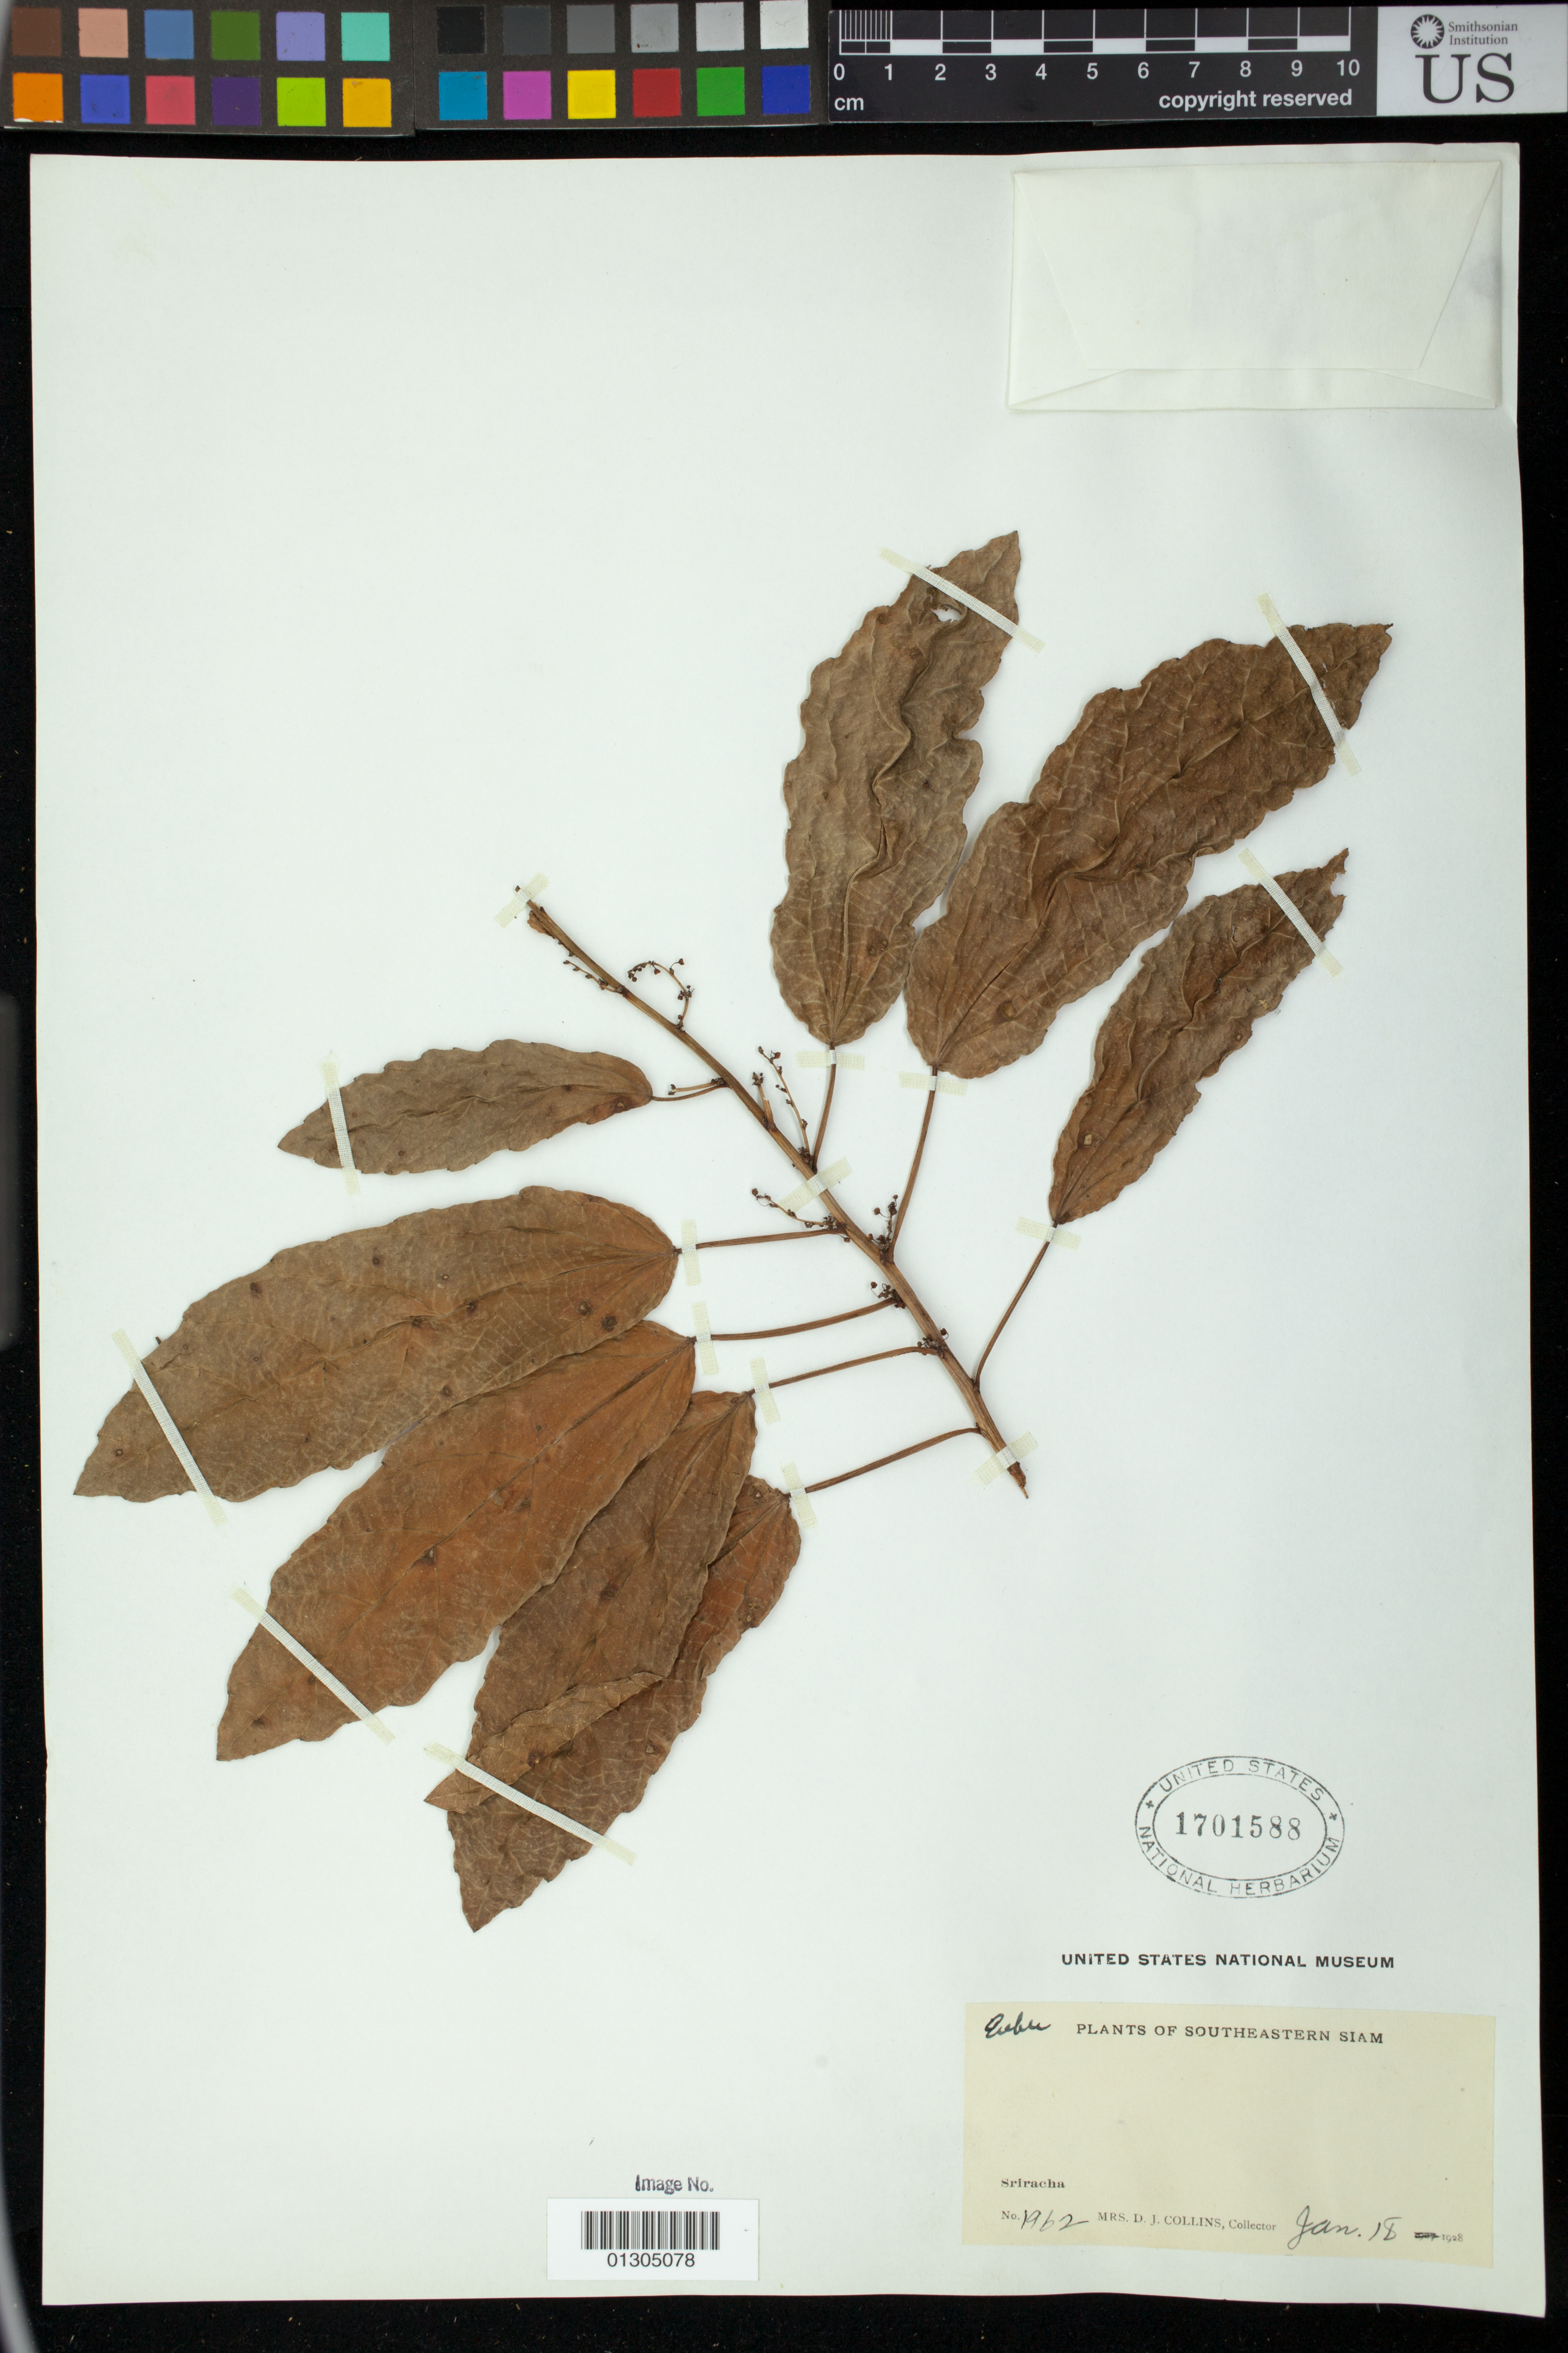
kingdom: Plantae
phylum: Tracheophyta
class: Magnoliopsida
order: Malpighiales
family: Euphorbiaceae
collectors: Mrs. D. J. Collins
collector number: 1962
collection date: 1928-01-18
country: Thailand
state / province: Chon Buri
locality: Sriracha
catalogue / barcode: US 1701588